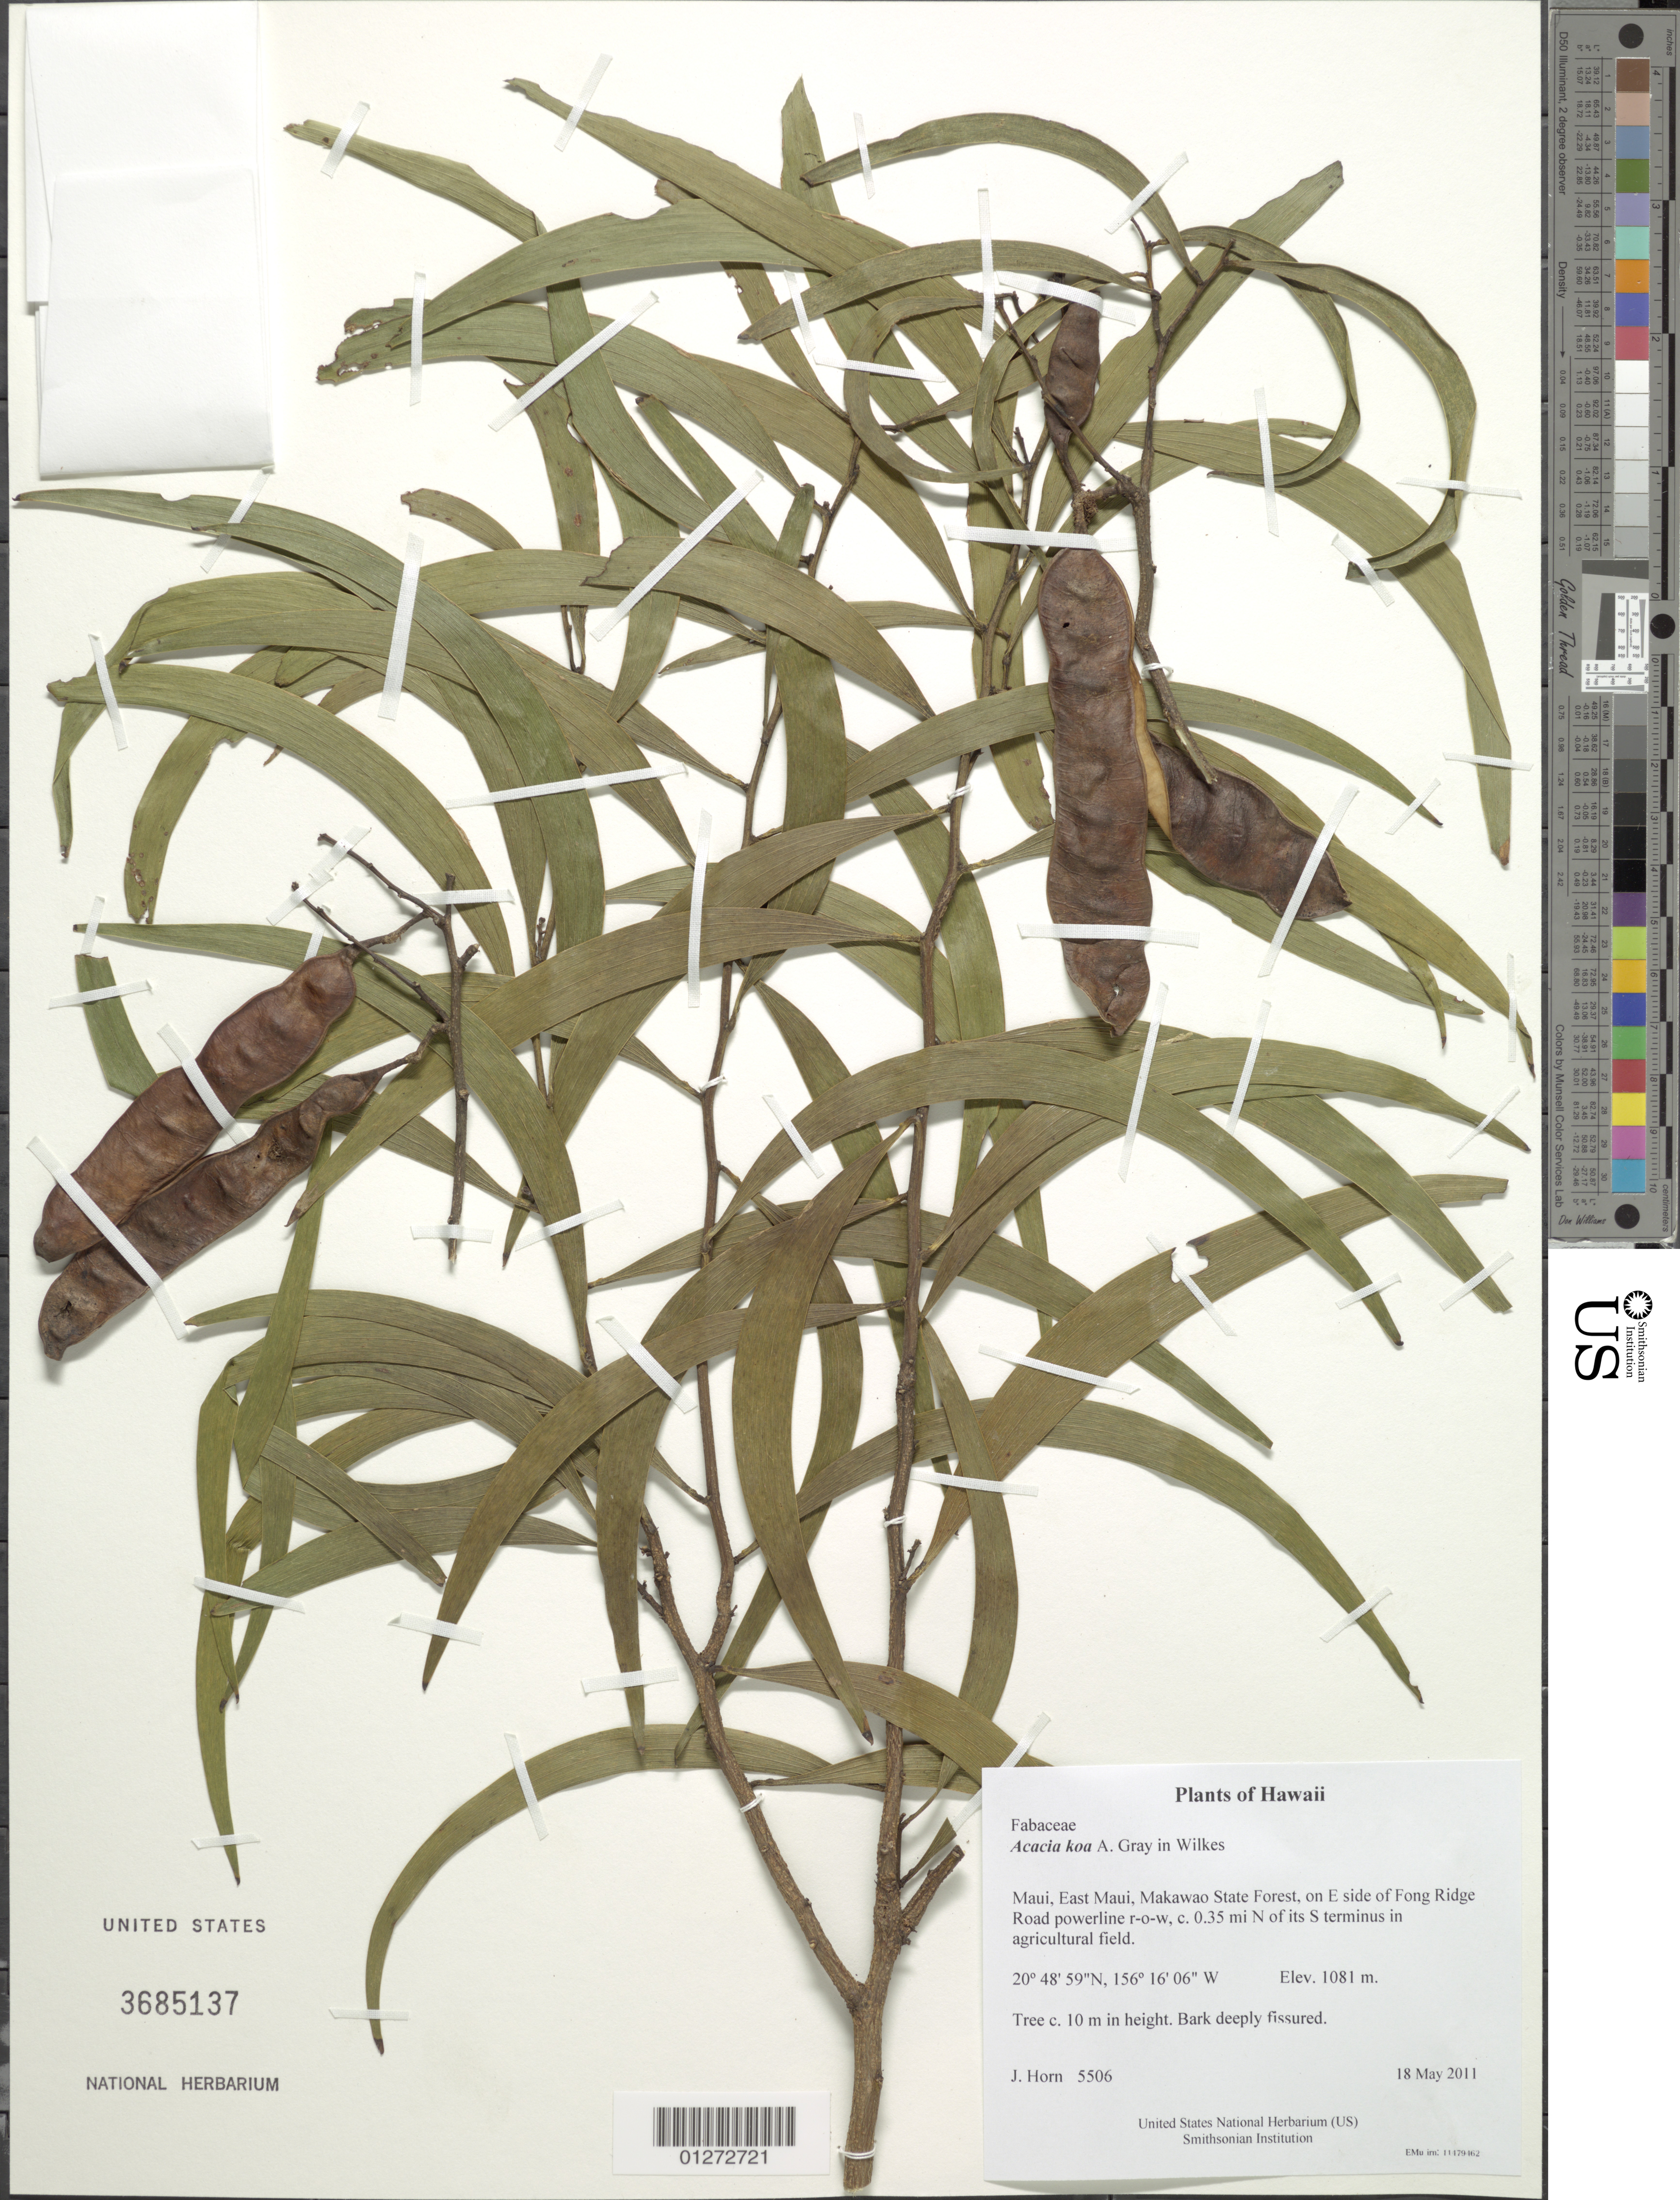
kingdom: Plantae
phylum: Tracheophyta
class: Magnoliopsida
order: Fabales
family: Fabaceae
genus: Acacia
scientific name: Acacia koa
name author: A. Gray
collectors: J. Horn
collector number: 5506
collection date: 2011-05-18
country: United States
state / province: Hawaii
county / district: Maui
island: Maui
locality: East Maui, Makawao State Forest, on E side of Fong Ridge Road powerline r-o-w, c. 0.35 mi N of its S terminus in agricultural field.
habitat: Forest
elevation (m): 1081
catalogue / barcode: US 3685137